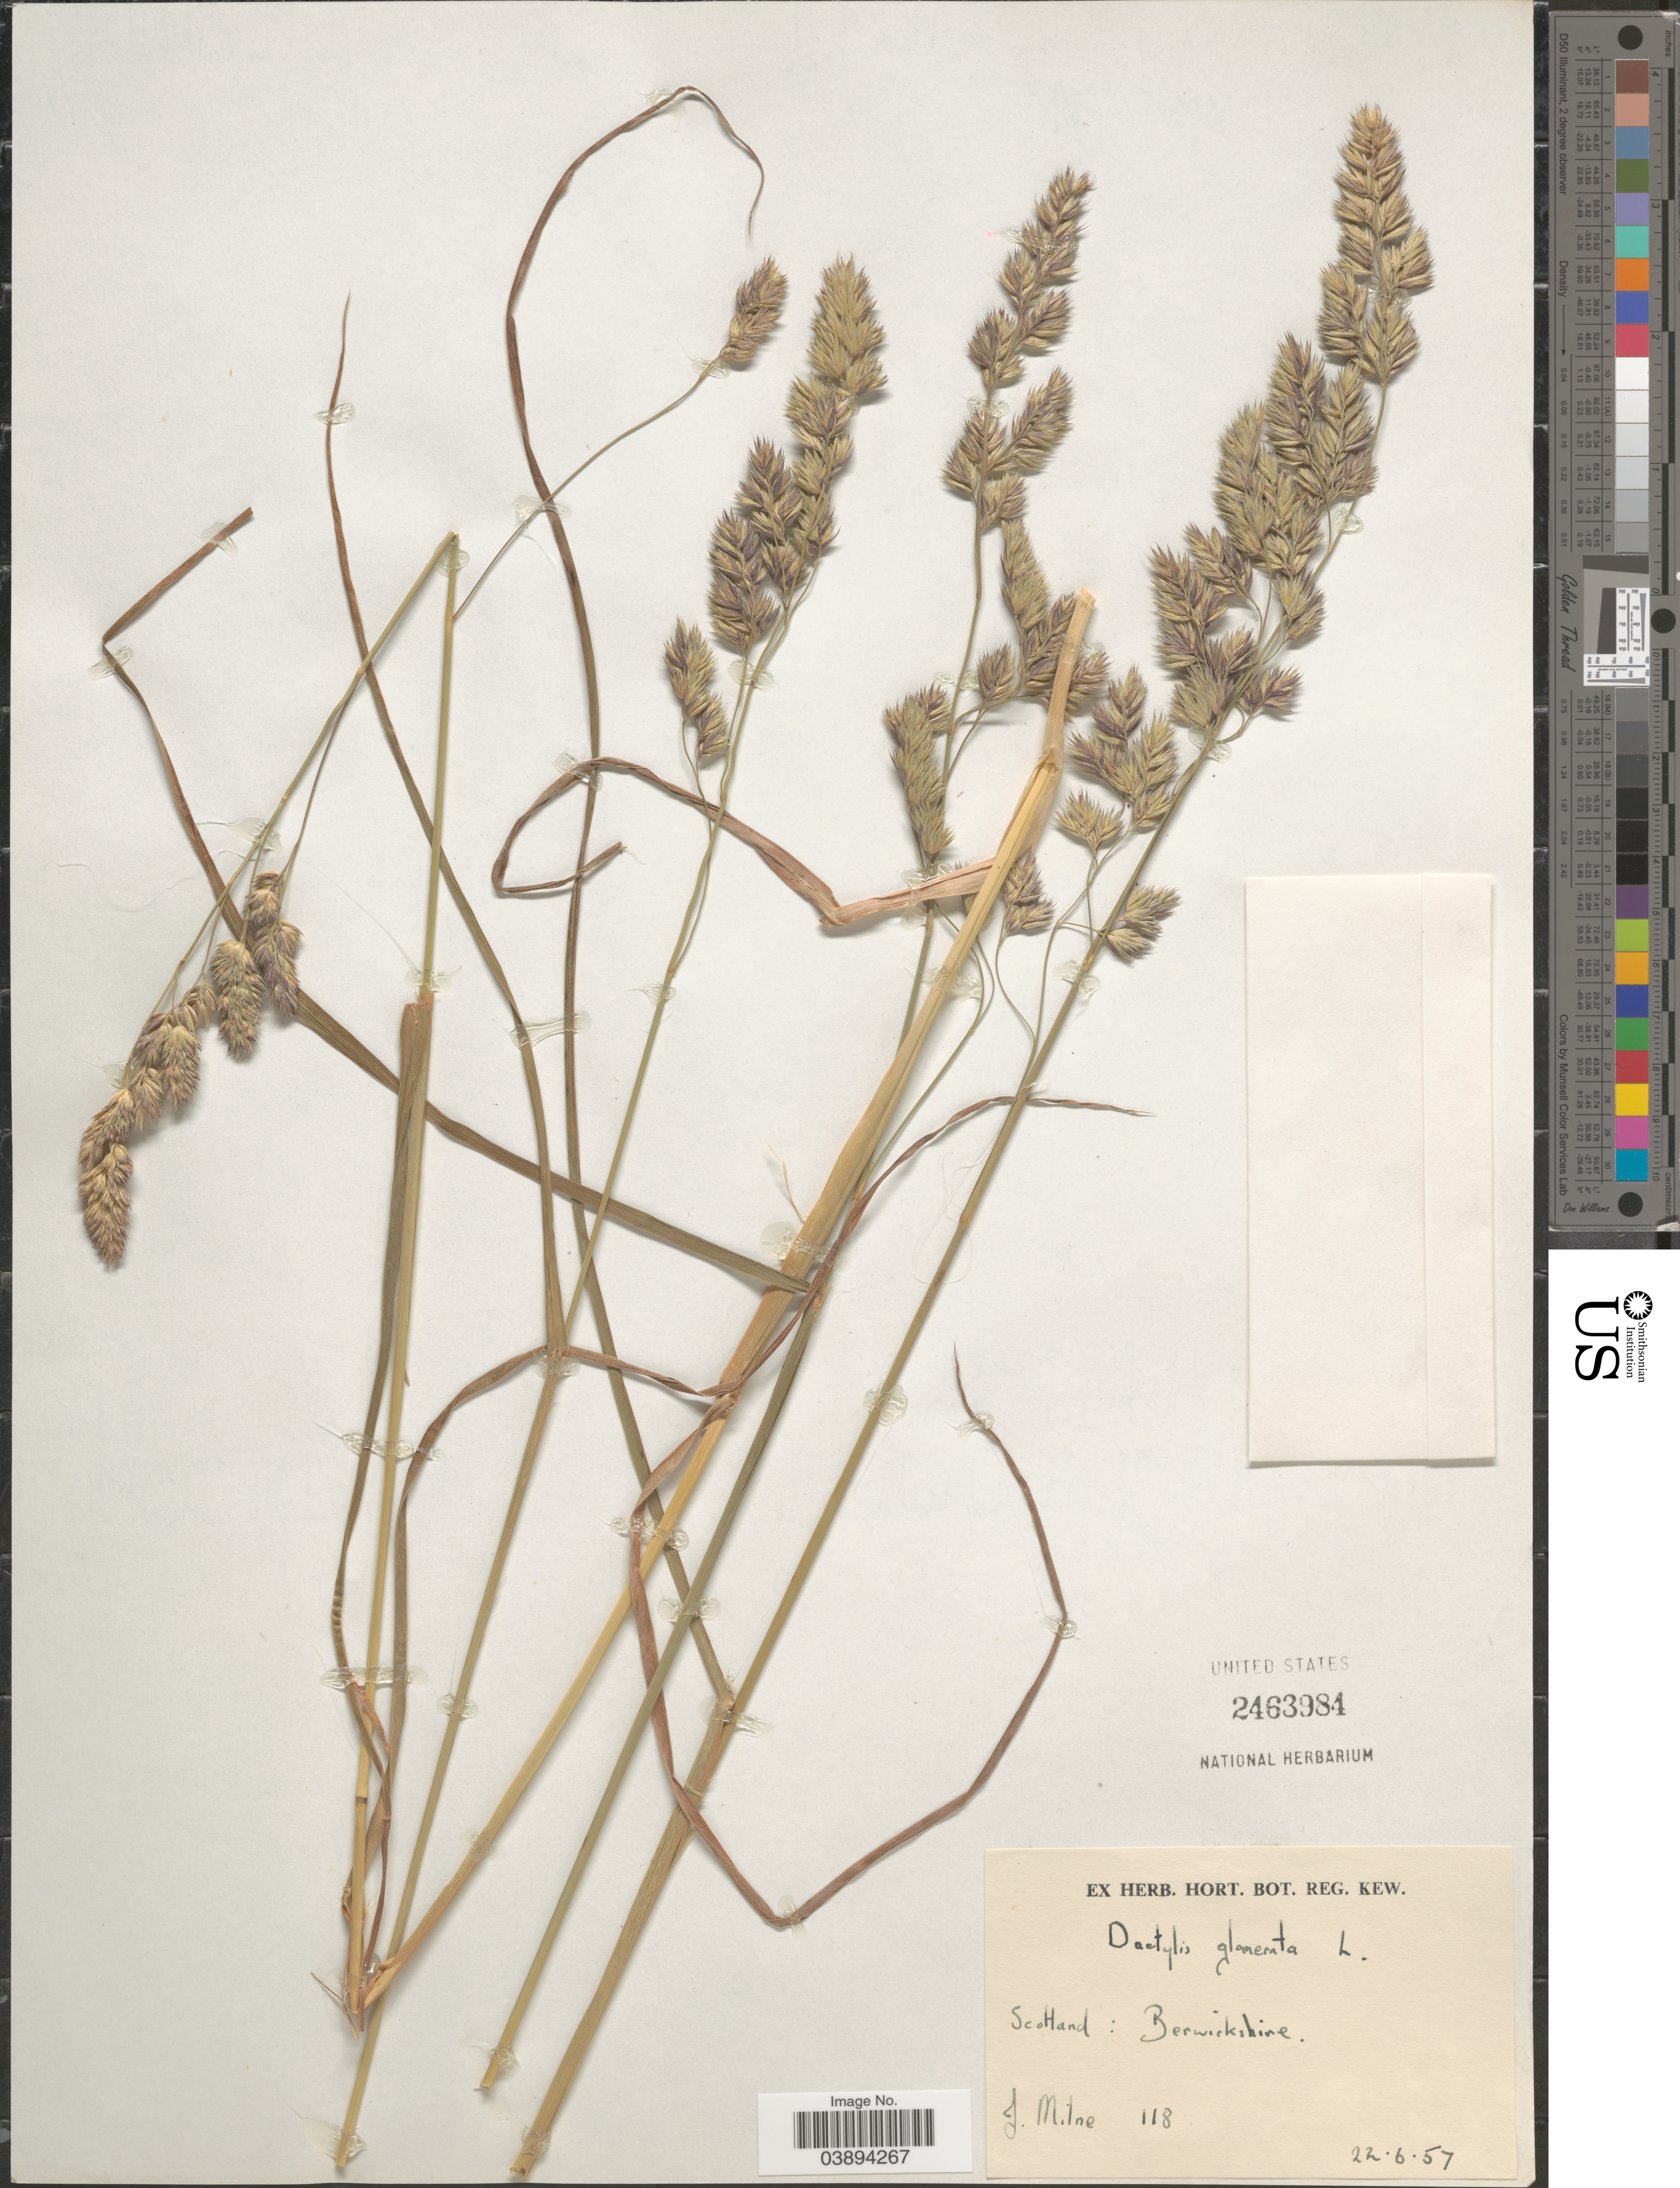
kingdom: Plantae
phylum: Tracheophyta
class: Liliopsida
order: Poales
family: Poaceae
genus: Dactylis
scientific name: Dactylis glomerata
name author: L.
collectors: J. Milne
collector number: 118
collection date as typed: Transcribed d/m/y: 22/6/57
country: United Kingdom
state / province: Scotland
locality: Berwickshire.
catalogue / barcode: US 2463984